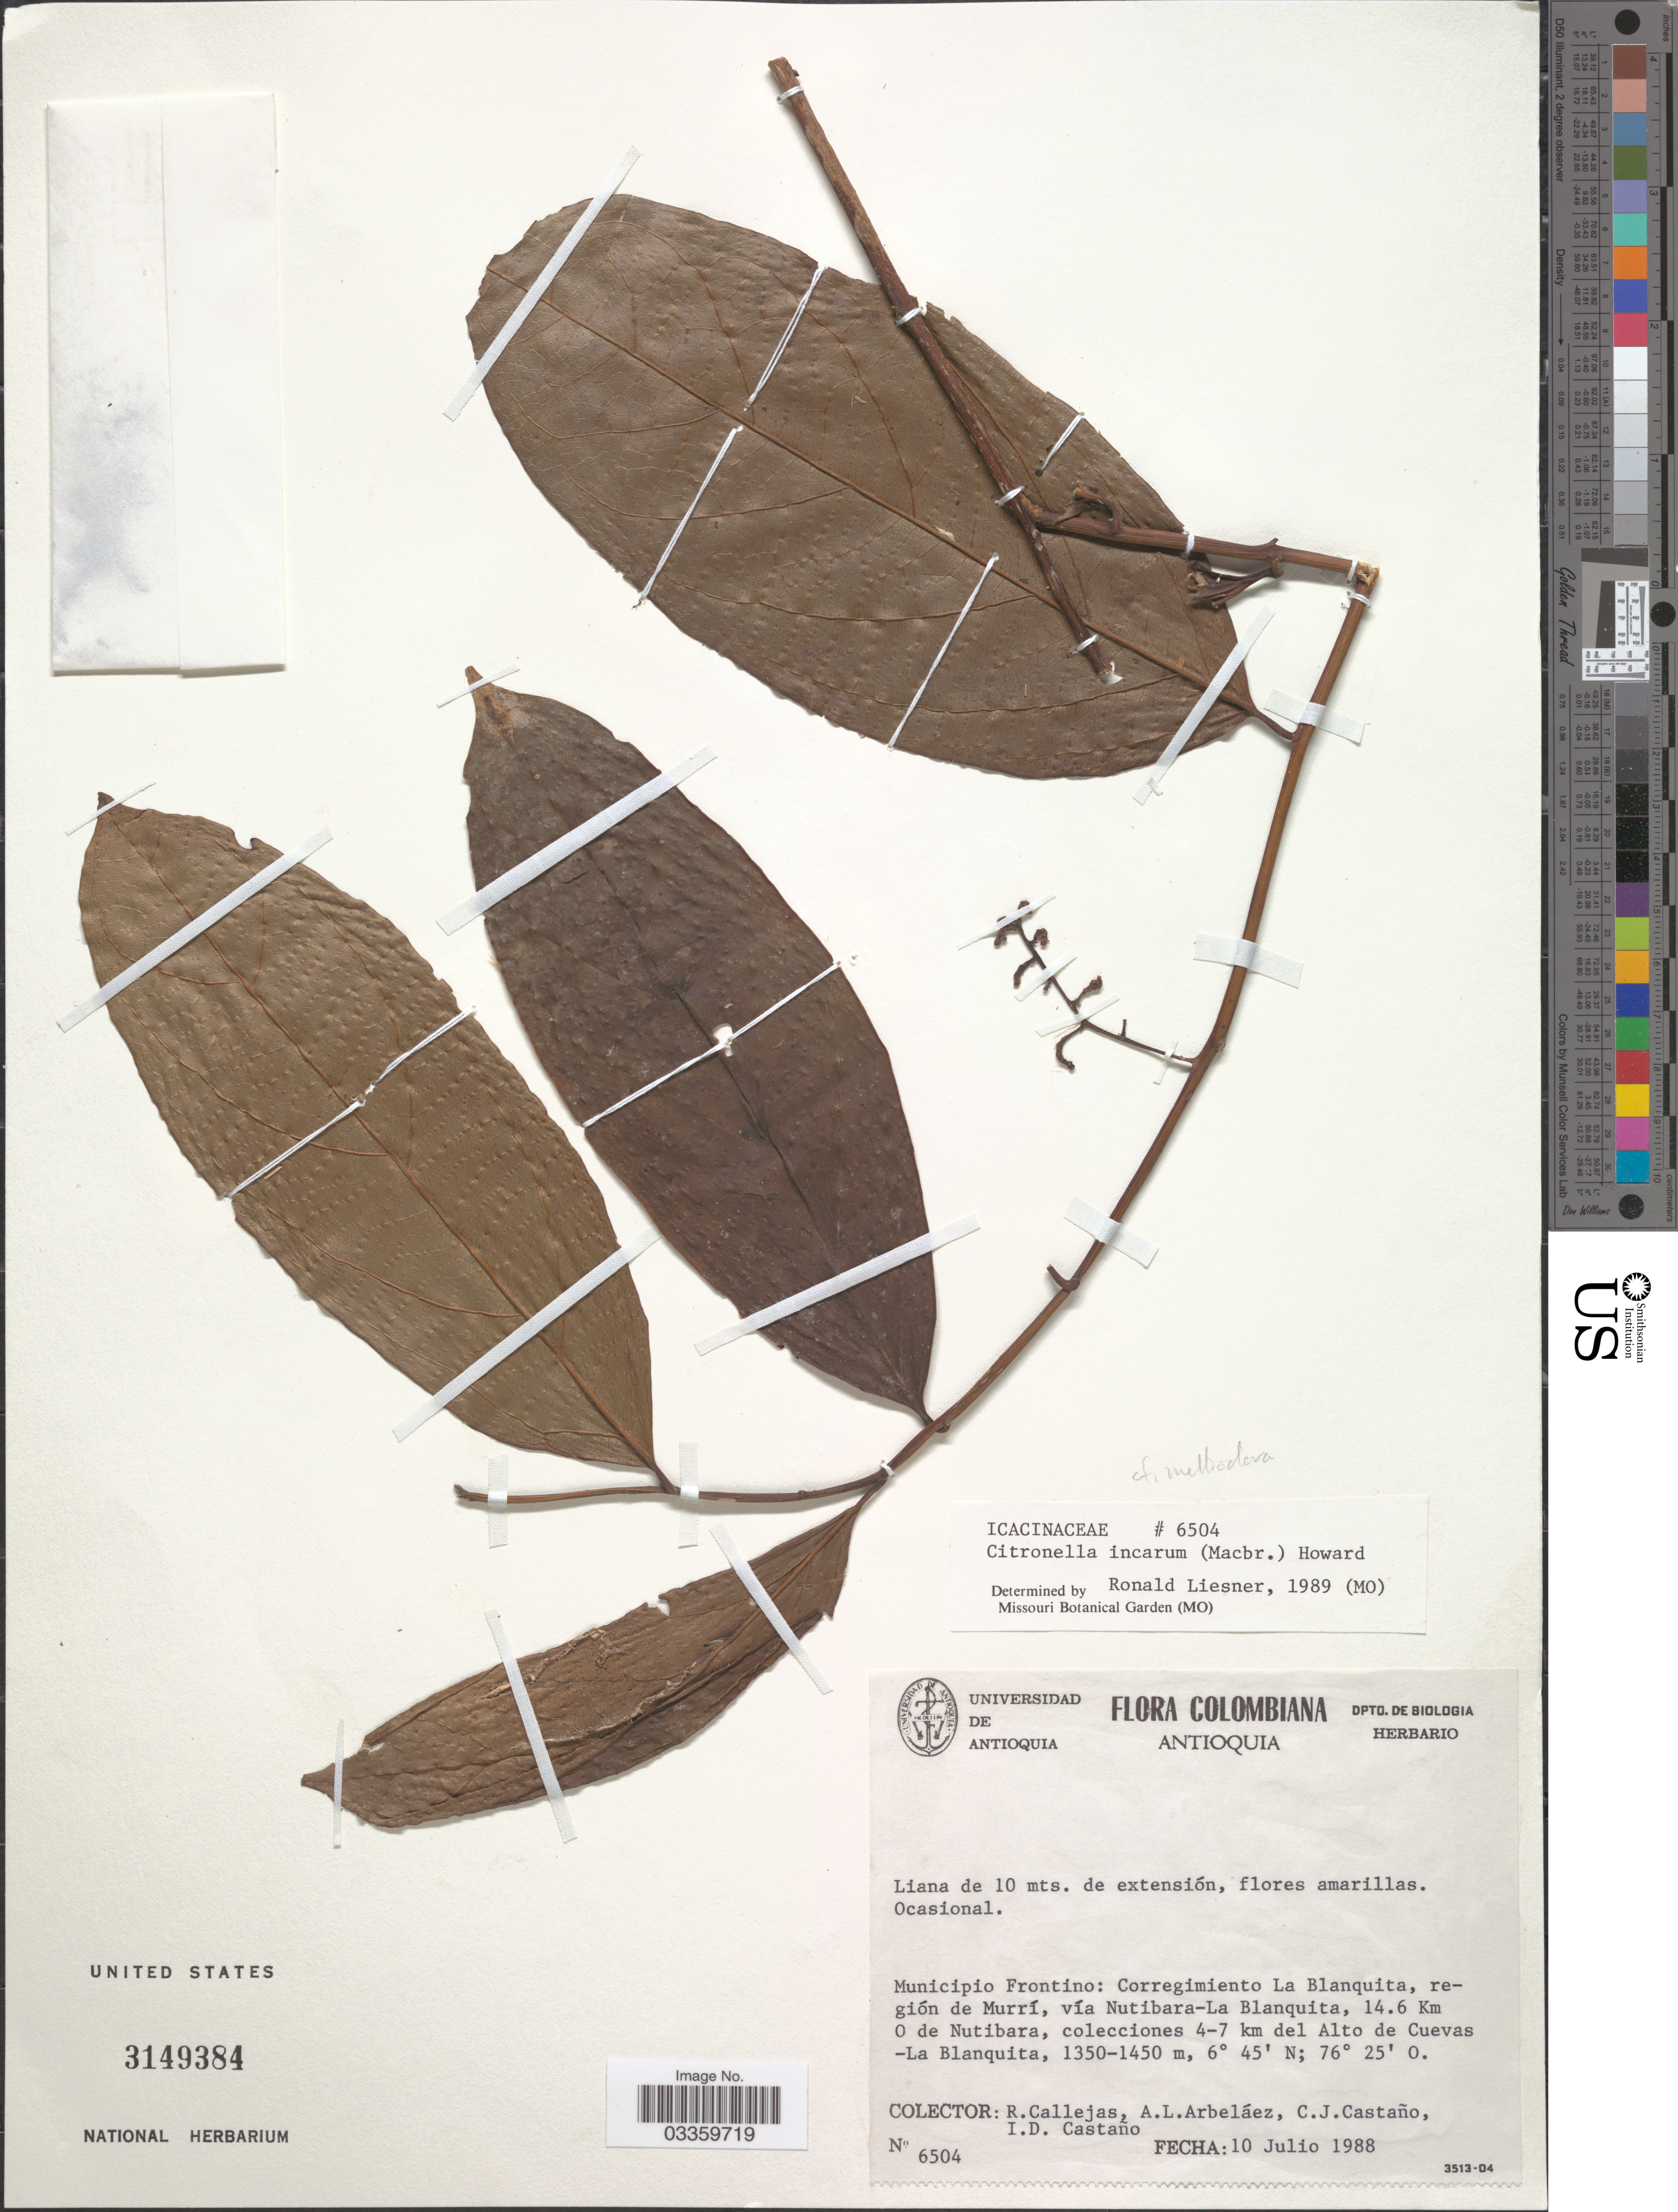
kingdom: Plantae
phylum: Tracheophyta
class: Magnoliopsida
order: Cardiopteridales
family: Cardiopteridaceae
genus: Citronella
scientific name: Citronella incarum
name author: (J.F. Macbr.) R.A. Howard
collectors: R. Callejas, A. Arbeláez Alvarez, C. Castaño & I. Castaño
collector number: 6504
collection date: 1988-07-10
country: Colombia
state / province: Antioquia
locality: Municipio Frontino: Corregimiento La Blanquita, región de Murrí, vía Nutibara-La Blanquita, 14.6 Km O de Nutibara, colecciones 4-7 km del Alto de Cuevas-La Blanquita.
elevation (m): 1350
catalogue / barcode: US 3149384